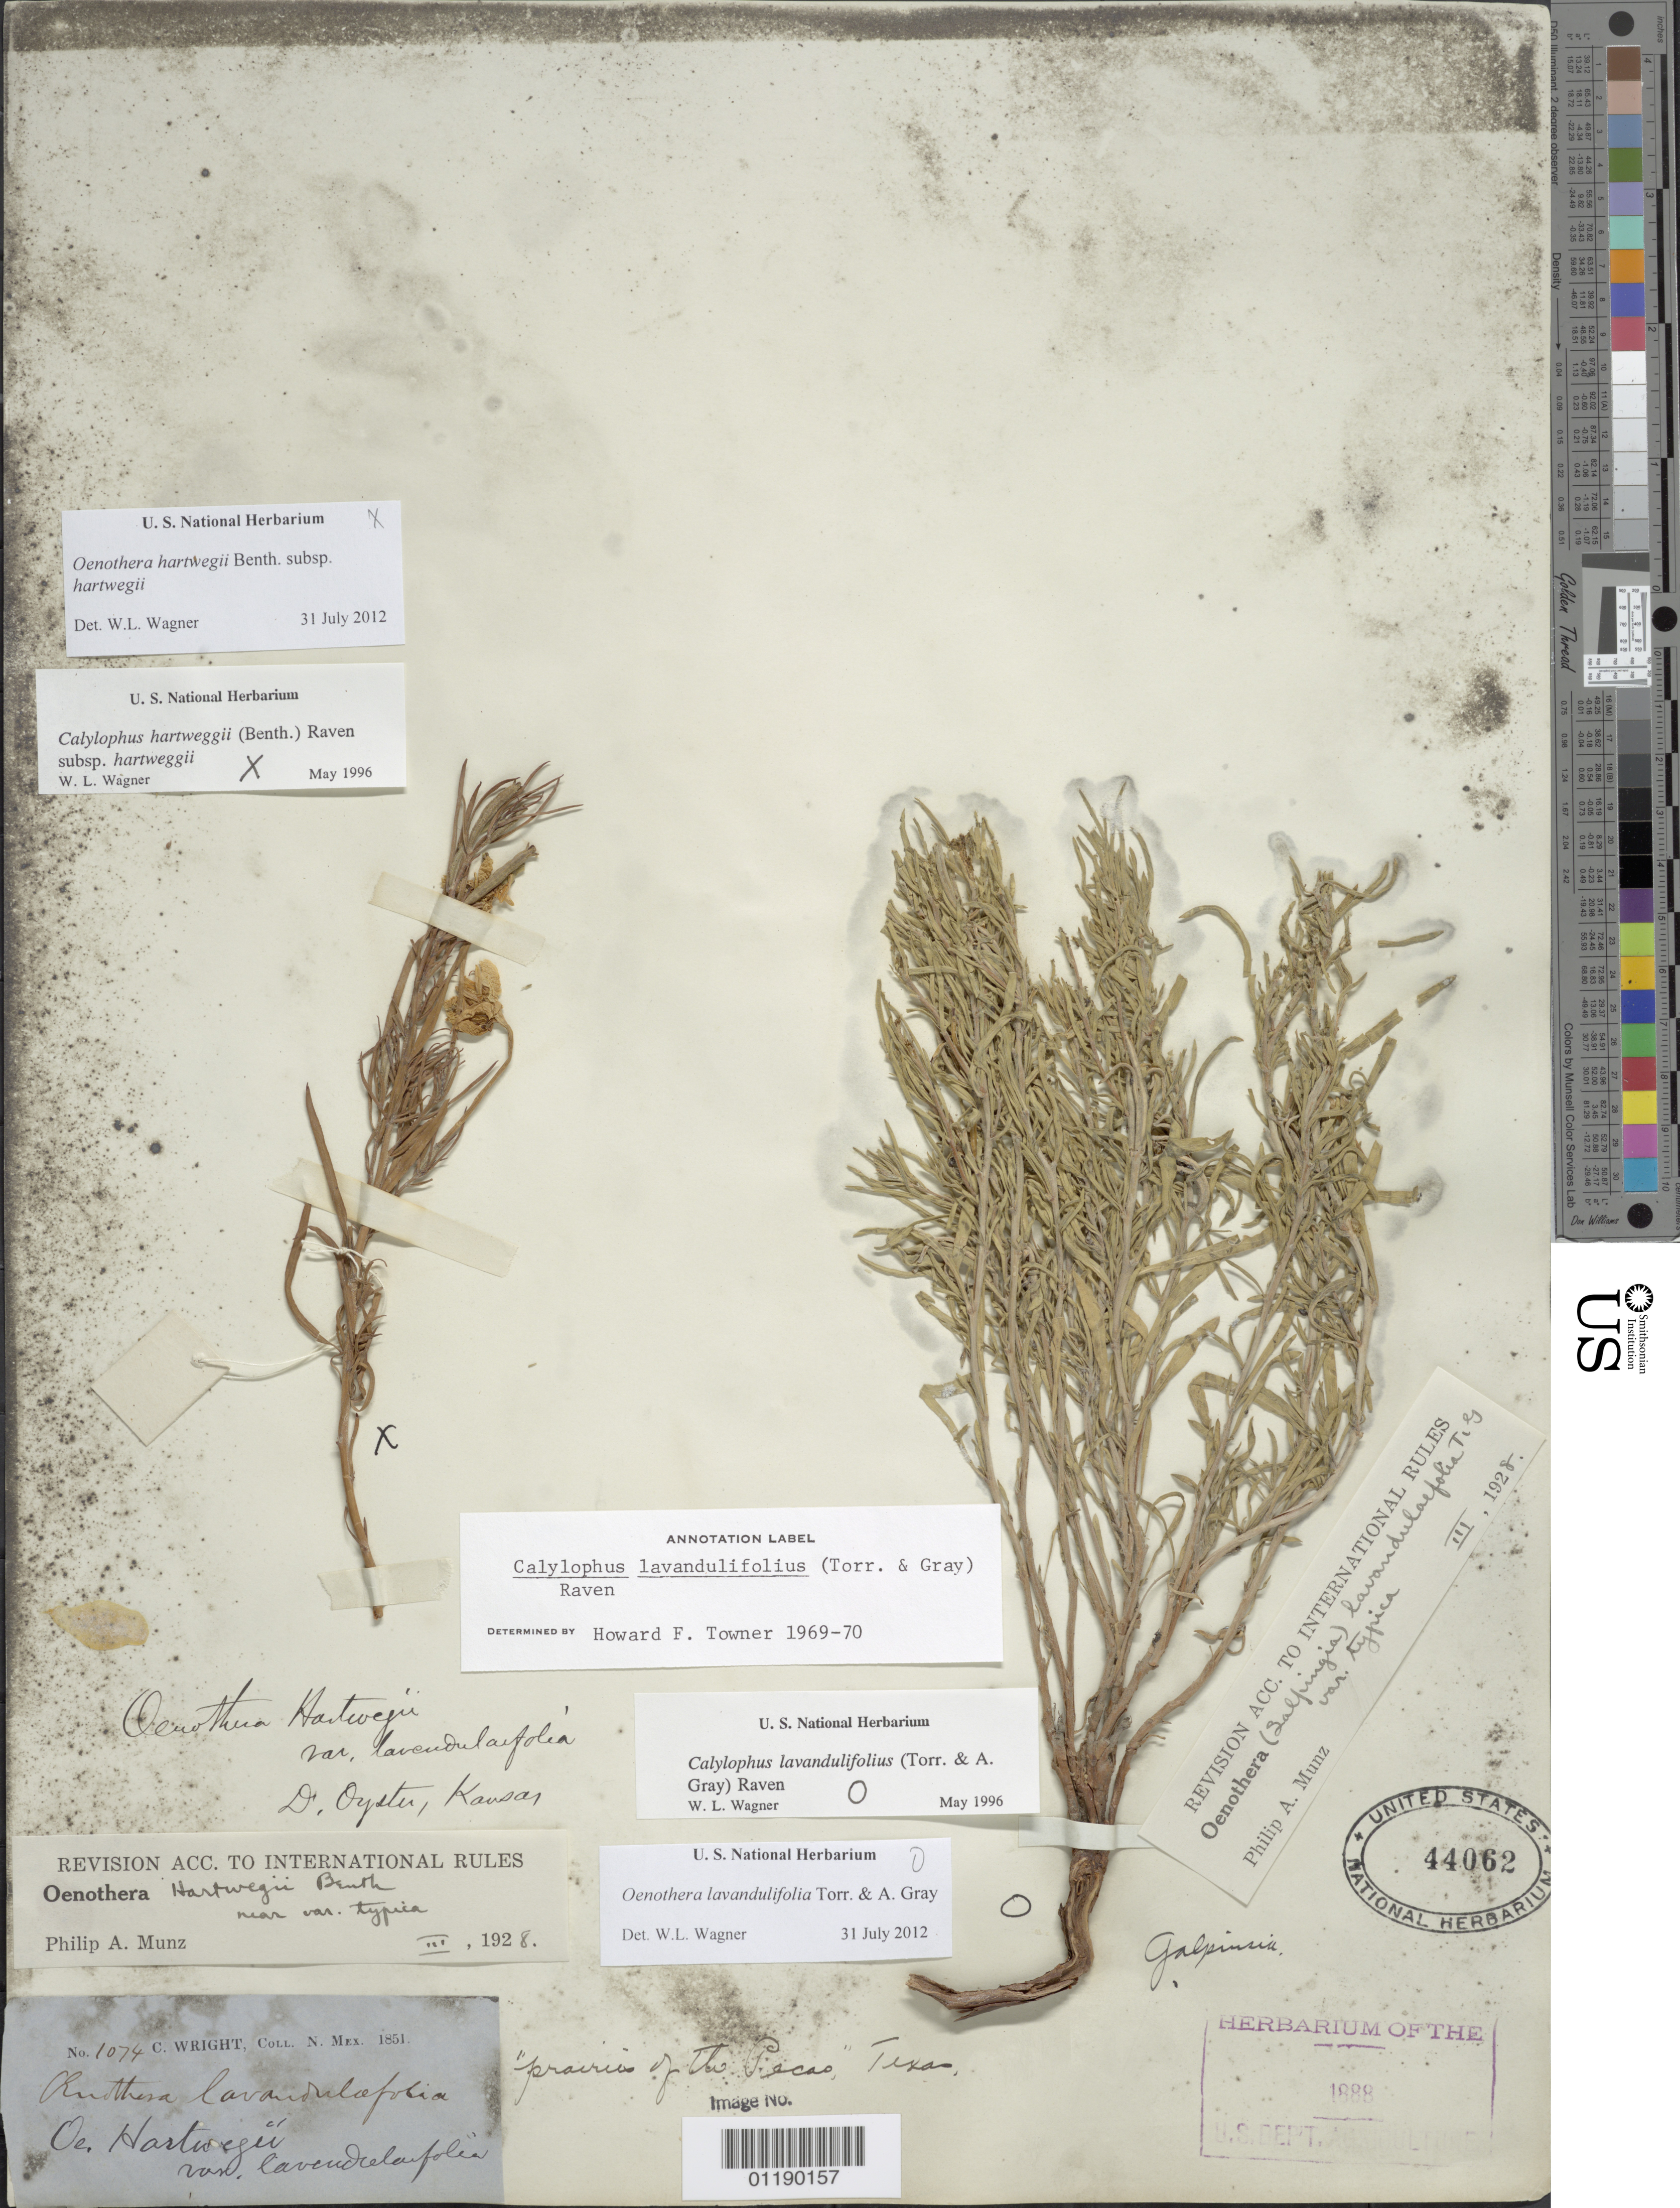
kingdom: Plantae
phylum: Tracheophyta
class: Magnoliopsida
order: Myrtales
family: Onagraceae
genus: Oenothera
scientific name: Oenothera hartwegii subsp. hartwegii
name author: Benth.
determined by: Wagner, W. L., (BOT), Smithsonian Institution - National Museum of Natural History (UNITED STATES)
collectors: C. Wright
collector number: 1074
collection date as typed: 1851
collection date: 1851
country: United States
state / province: New Mexico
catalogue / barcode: US 44062